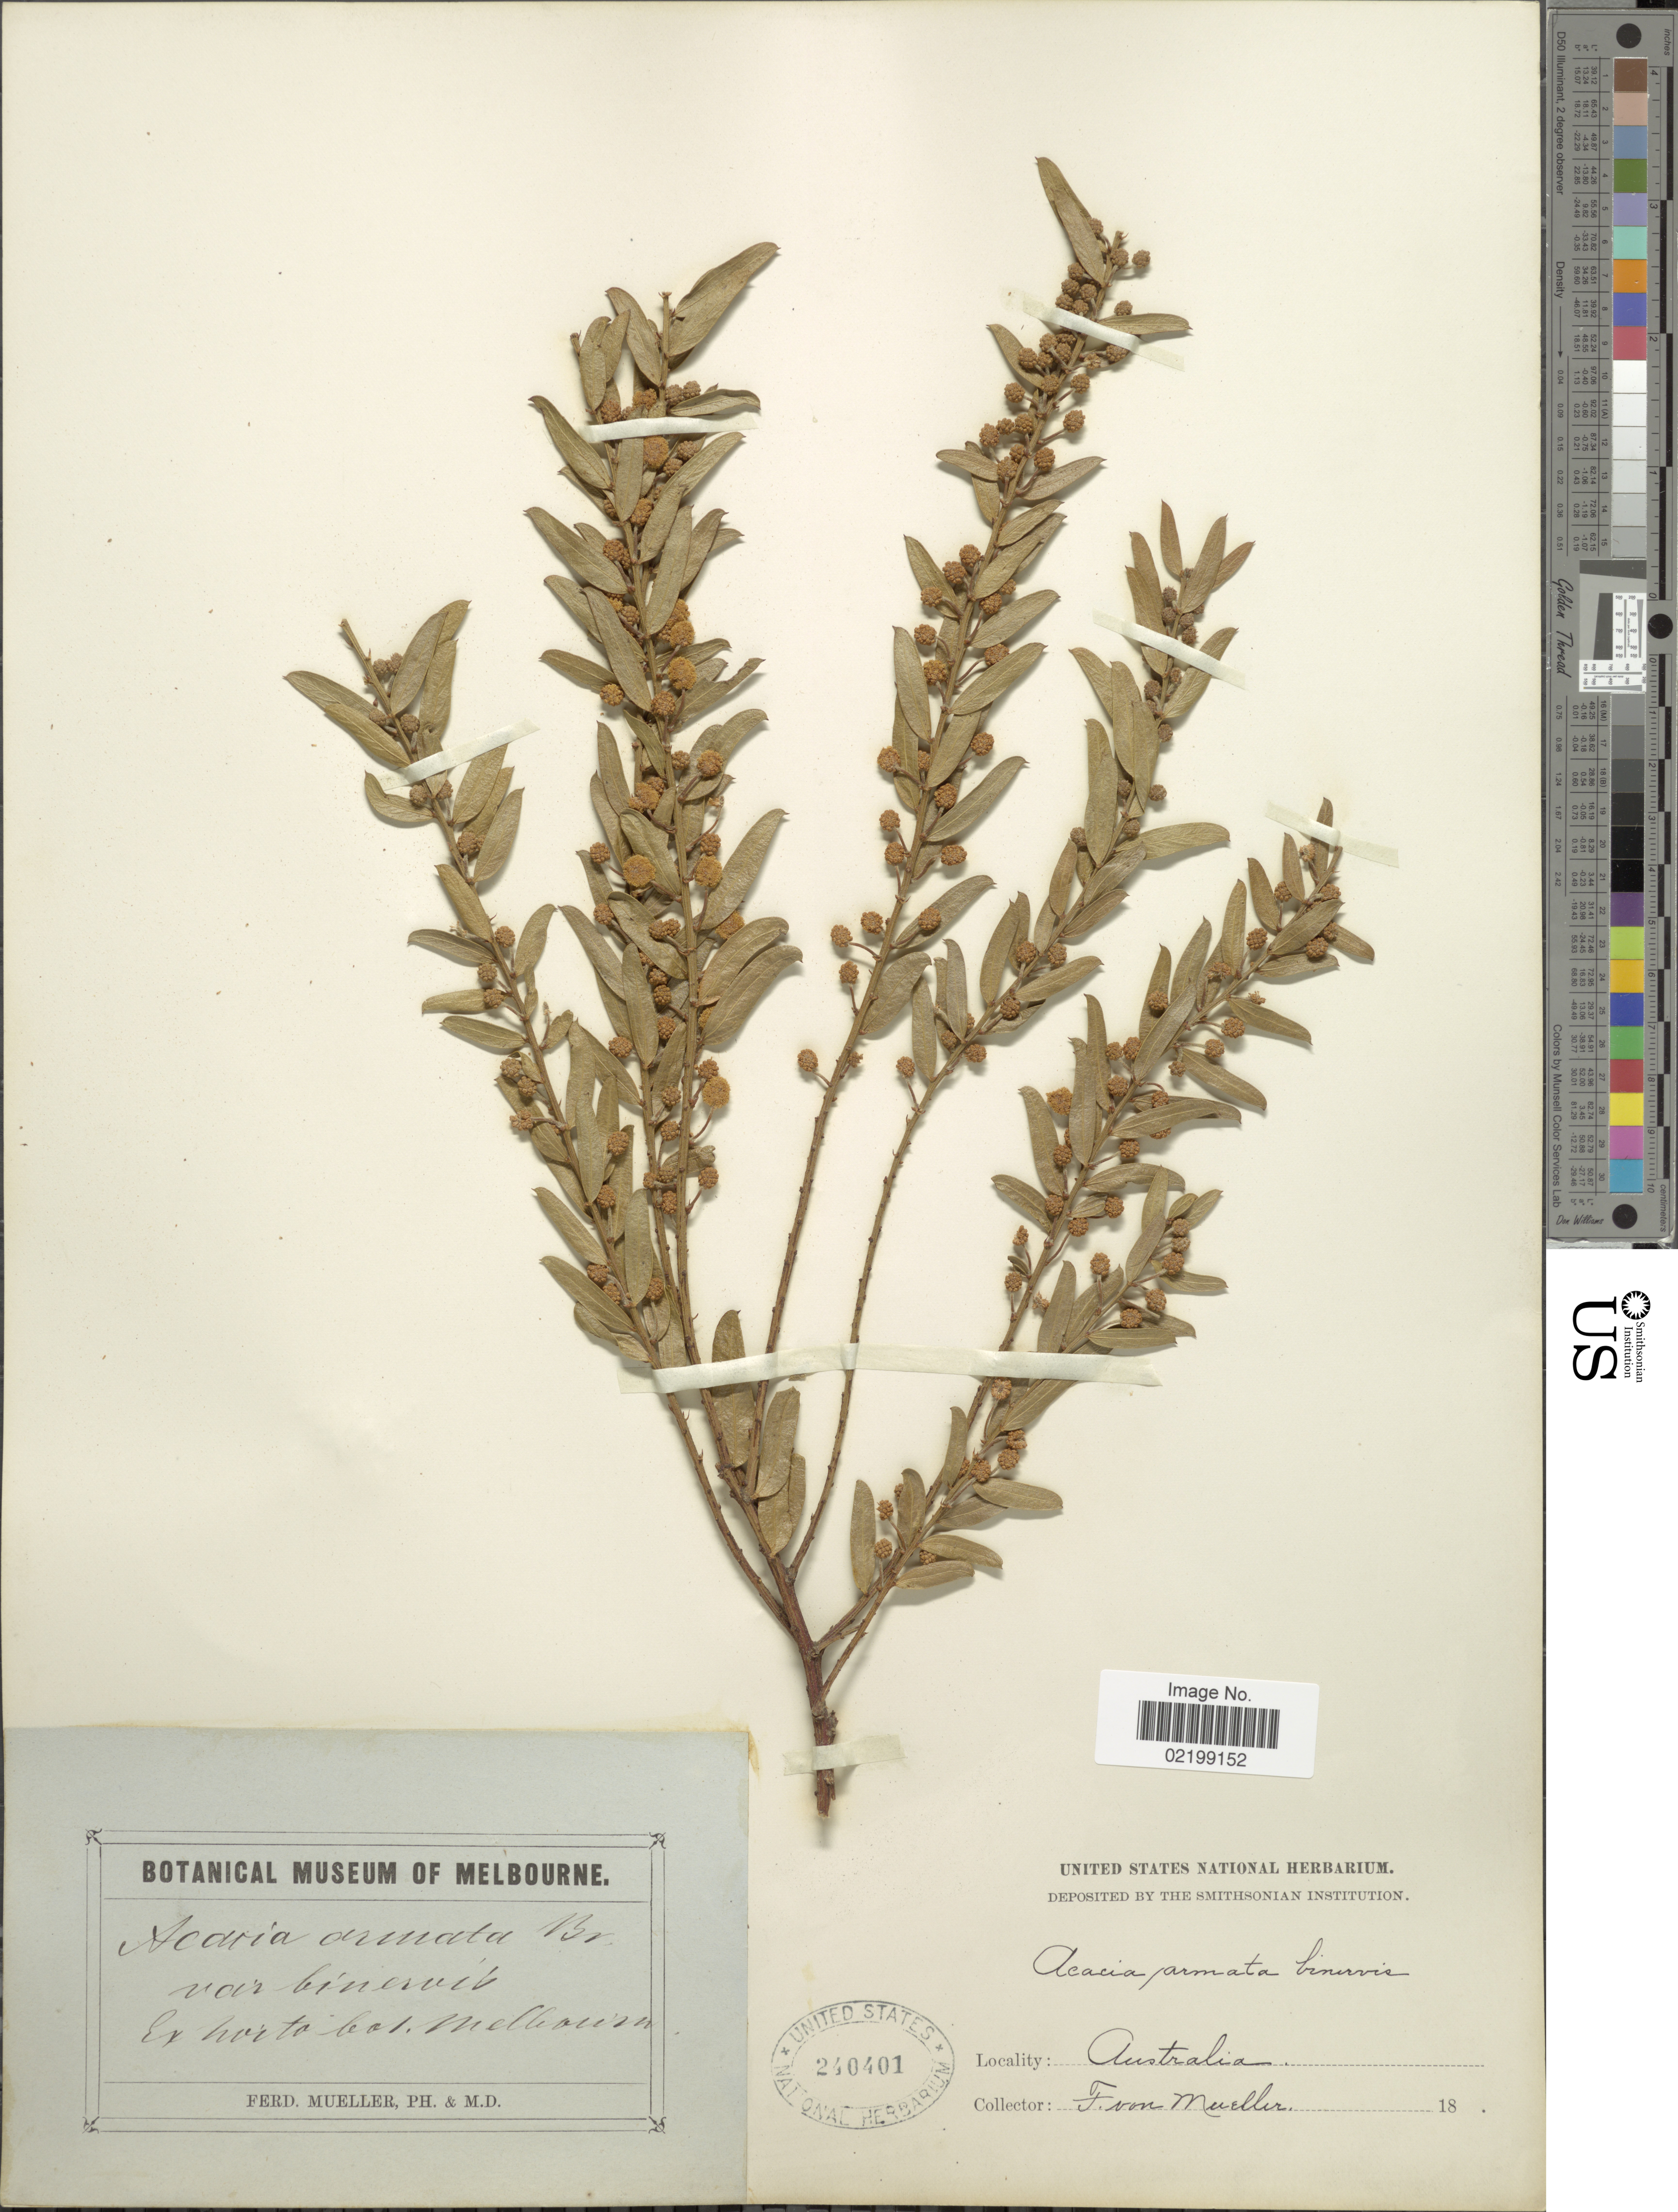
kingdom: Plantae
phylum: Tracheophyta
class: Magnoliopsida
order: Fabales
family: Fabaceae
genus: Acacia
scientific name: Acacia paradoxa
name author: Chiov.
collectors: F. Mueller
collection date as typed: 18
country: Australia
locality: Ex. horto. bot. Melbourn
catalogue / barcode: US 240401